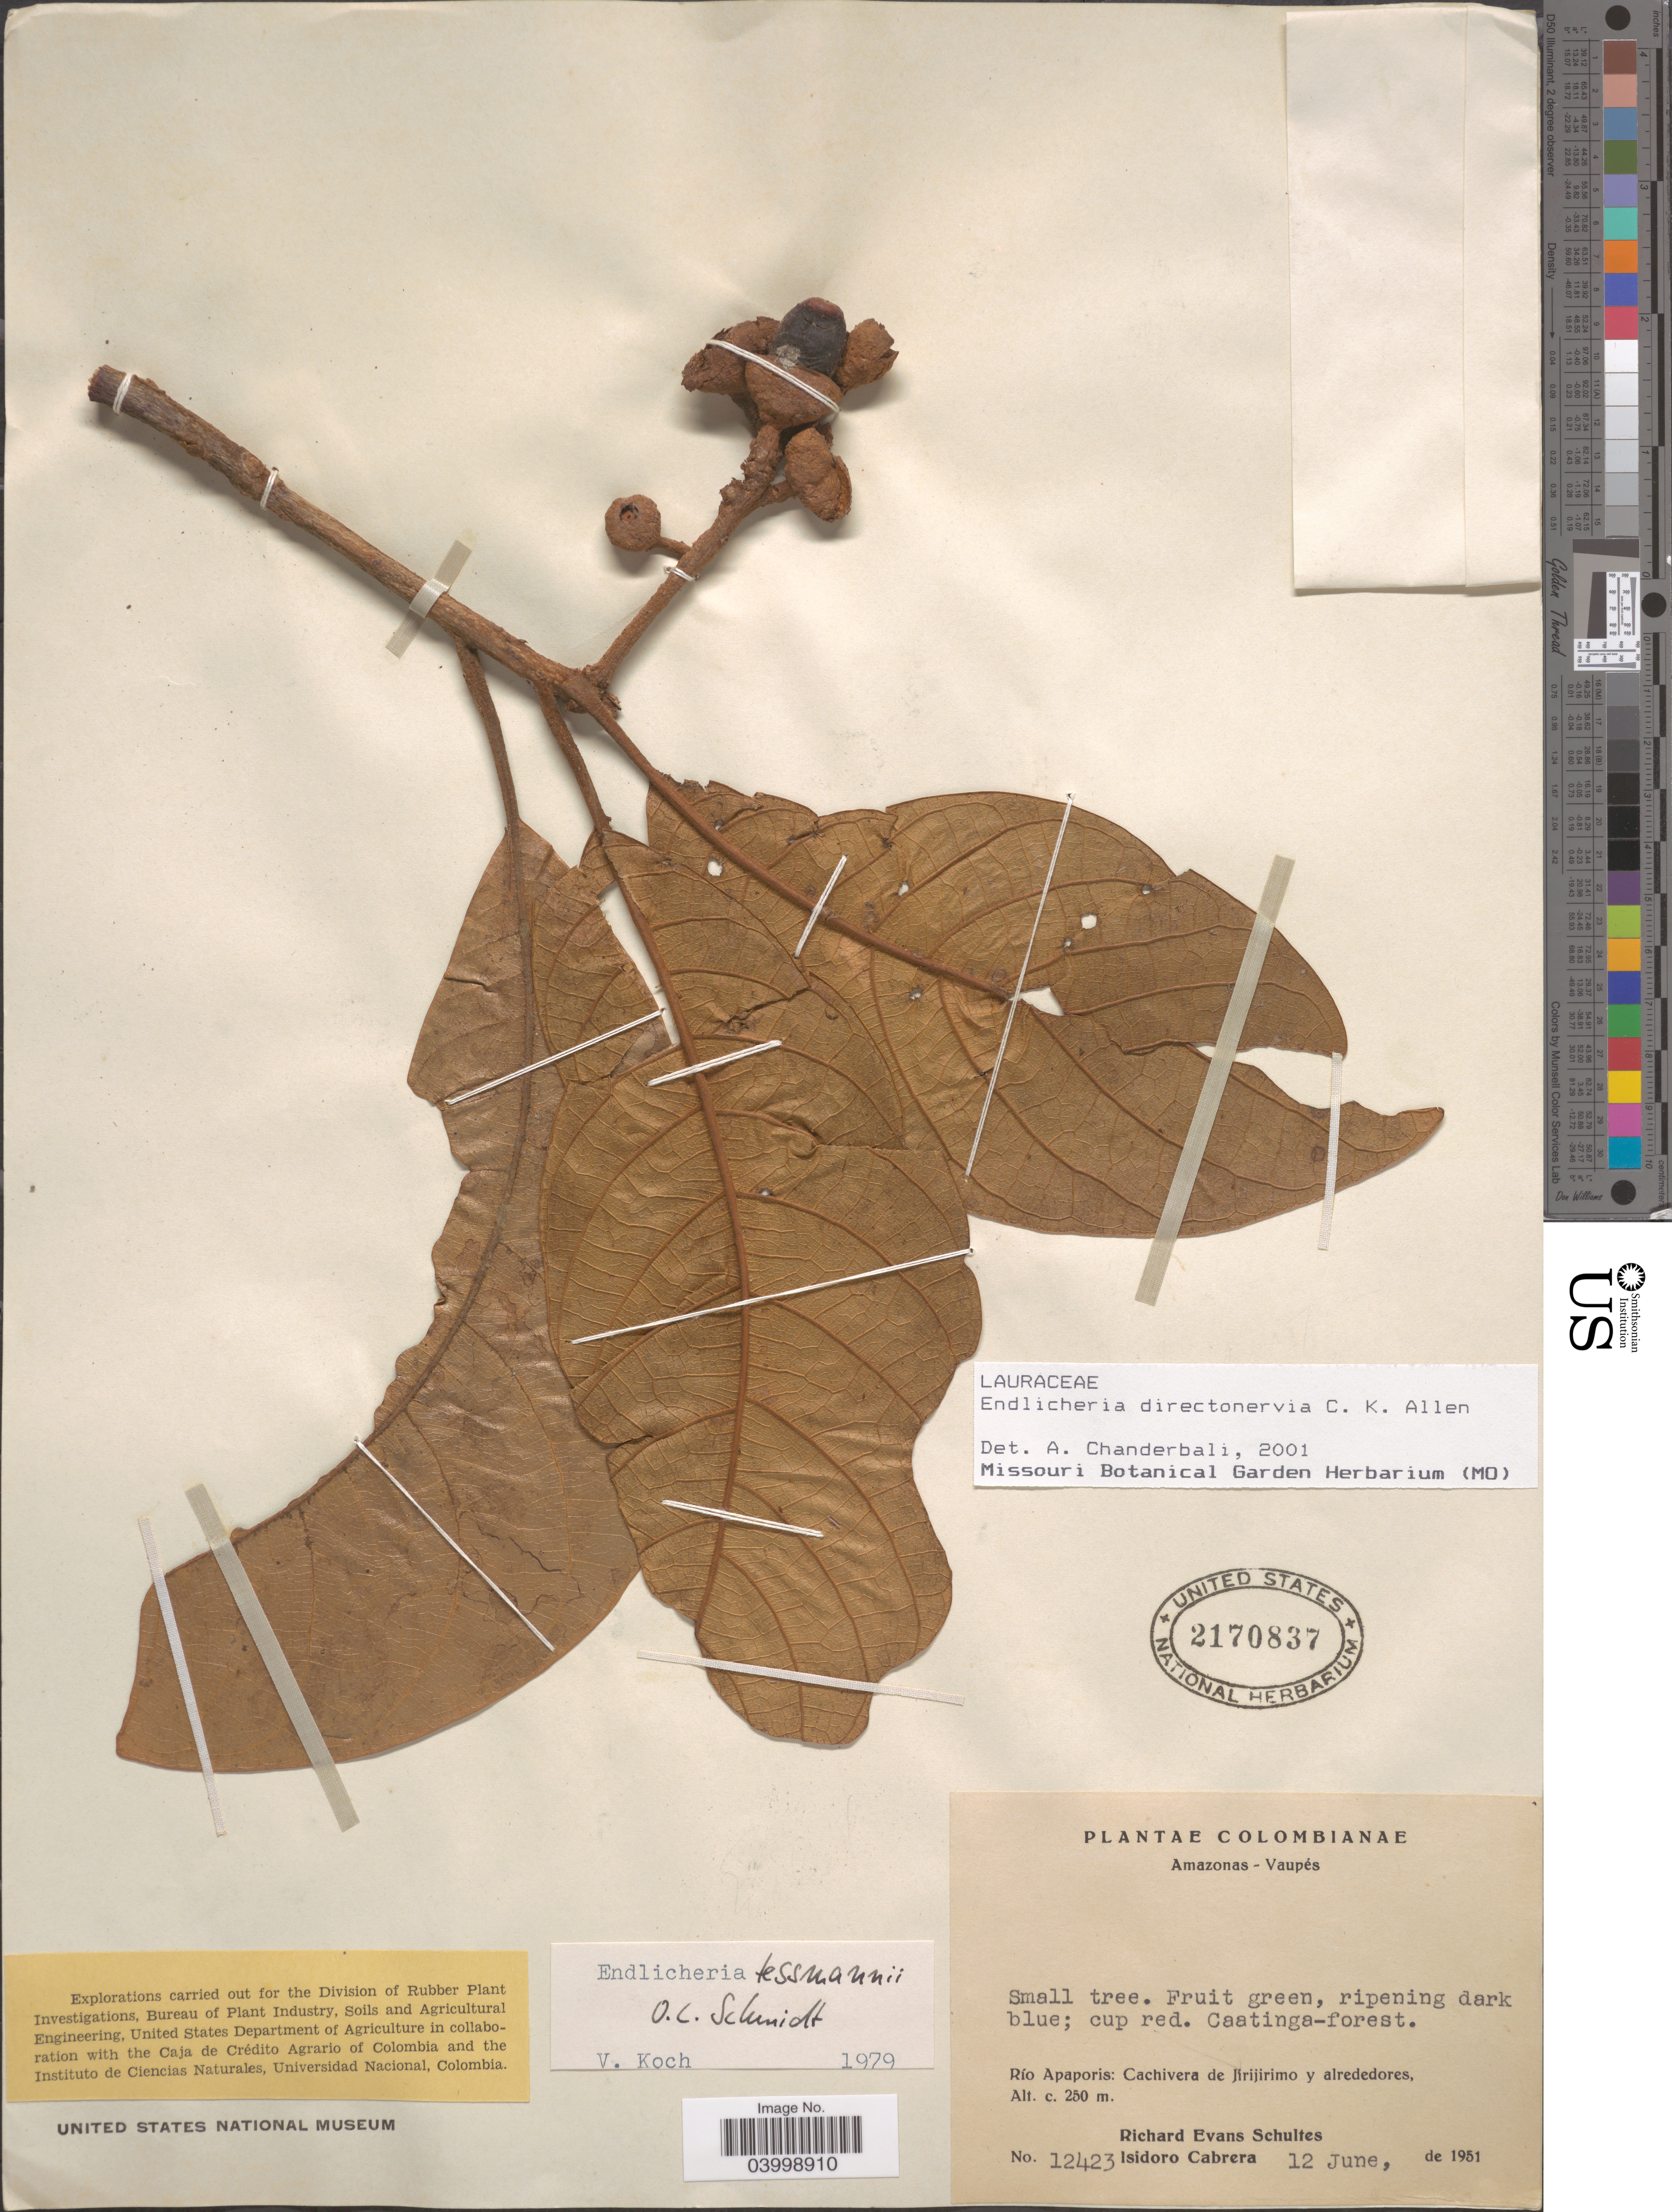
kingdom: Plantae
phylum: Tracheophyta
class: Magnoliopsida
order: Laurales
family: Lauraceae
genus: Endlicheria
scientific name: Endlicheria directonervia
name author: C.K. Allen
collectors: R. E. Schultes & I. Cabrera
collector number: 12423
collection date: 1951-06-12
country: Colombia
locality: Amazonas-Vaupés. Caatinga-forest. Río Apaporis: Cachivera de Jirijirimo y alrededores.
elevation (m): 250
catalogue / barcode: US 2170837